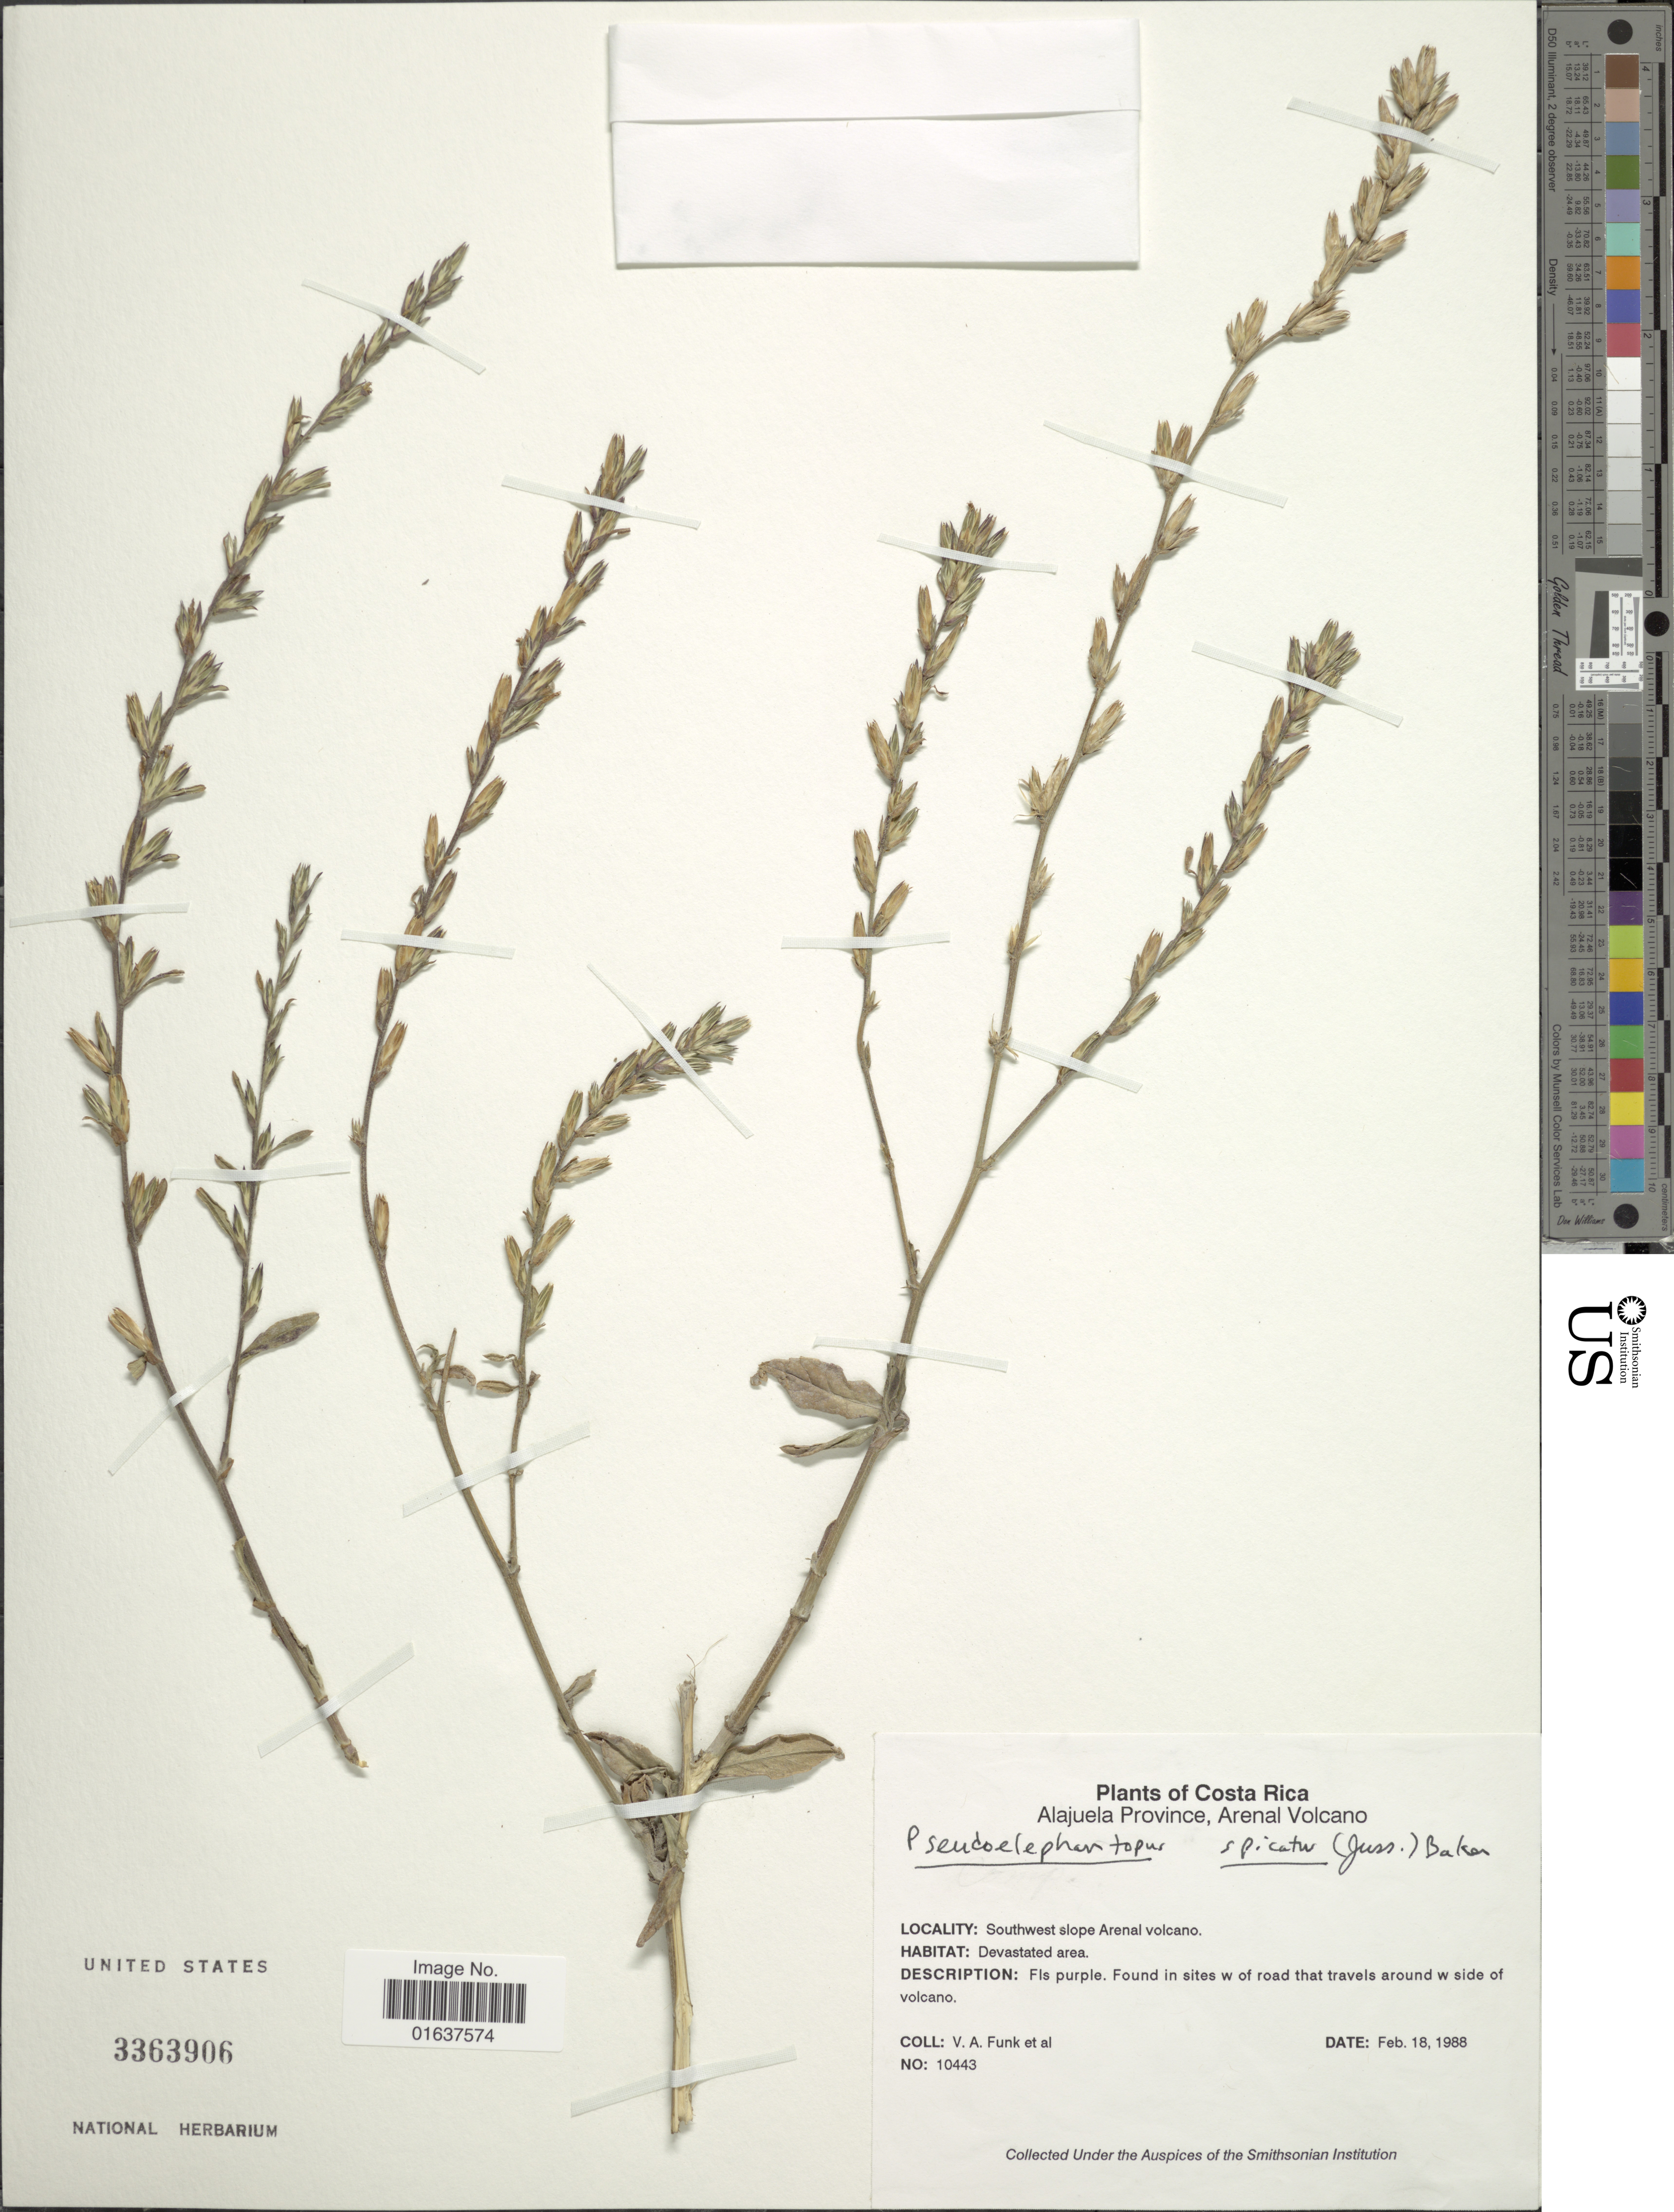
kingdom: Plantae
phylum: Tracheophyta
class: Magnoliopsida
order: Asterales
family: Asteraceae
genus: Pseudelephantopus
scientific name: Pseudelephantopus spicatus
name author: (Juss. ex Aubl.) C.F. Baker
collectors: V. Funk & et al.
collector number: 10443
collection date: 1988-02-18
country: Costa Rica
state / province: Alajuela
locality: Arenal Volcano. Southwest slope Arenal volcano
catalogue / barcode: US 3363906